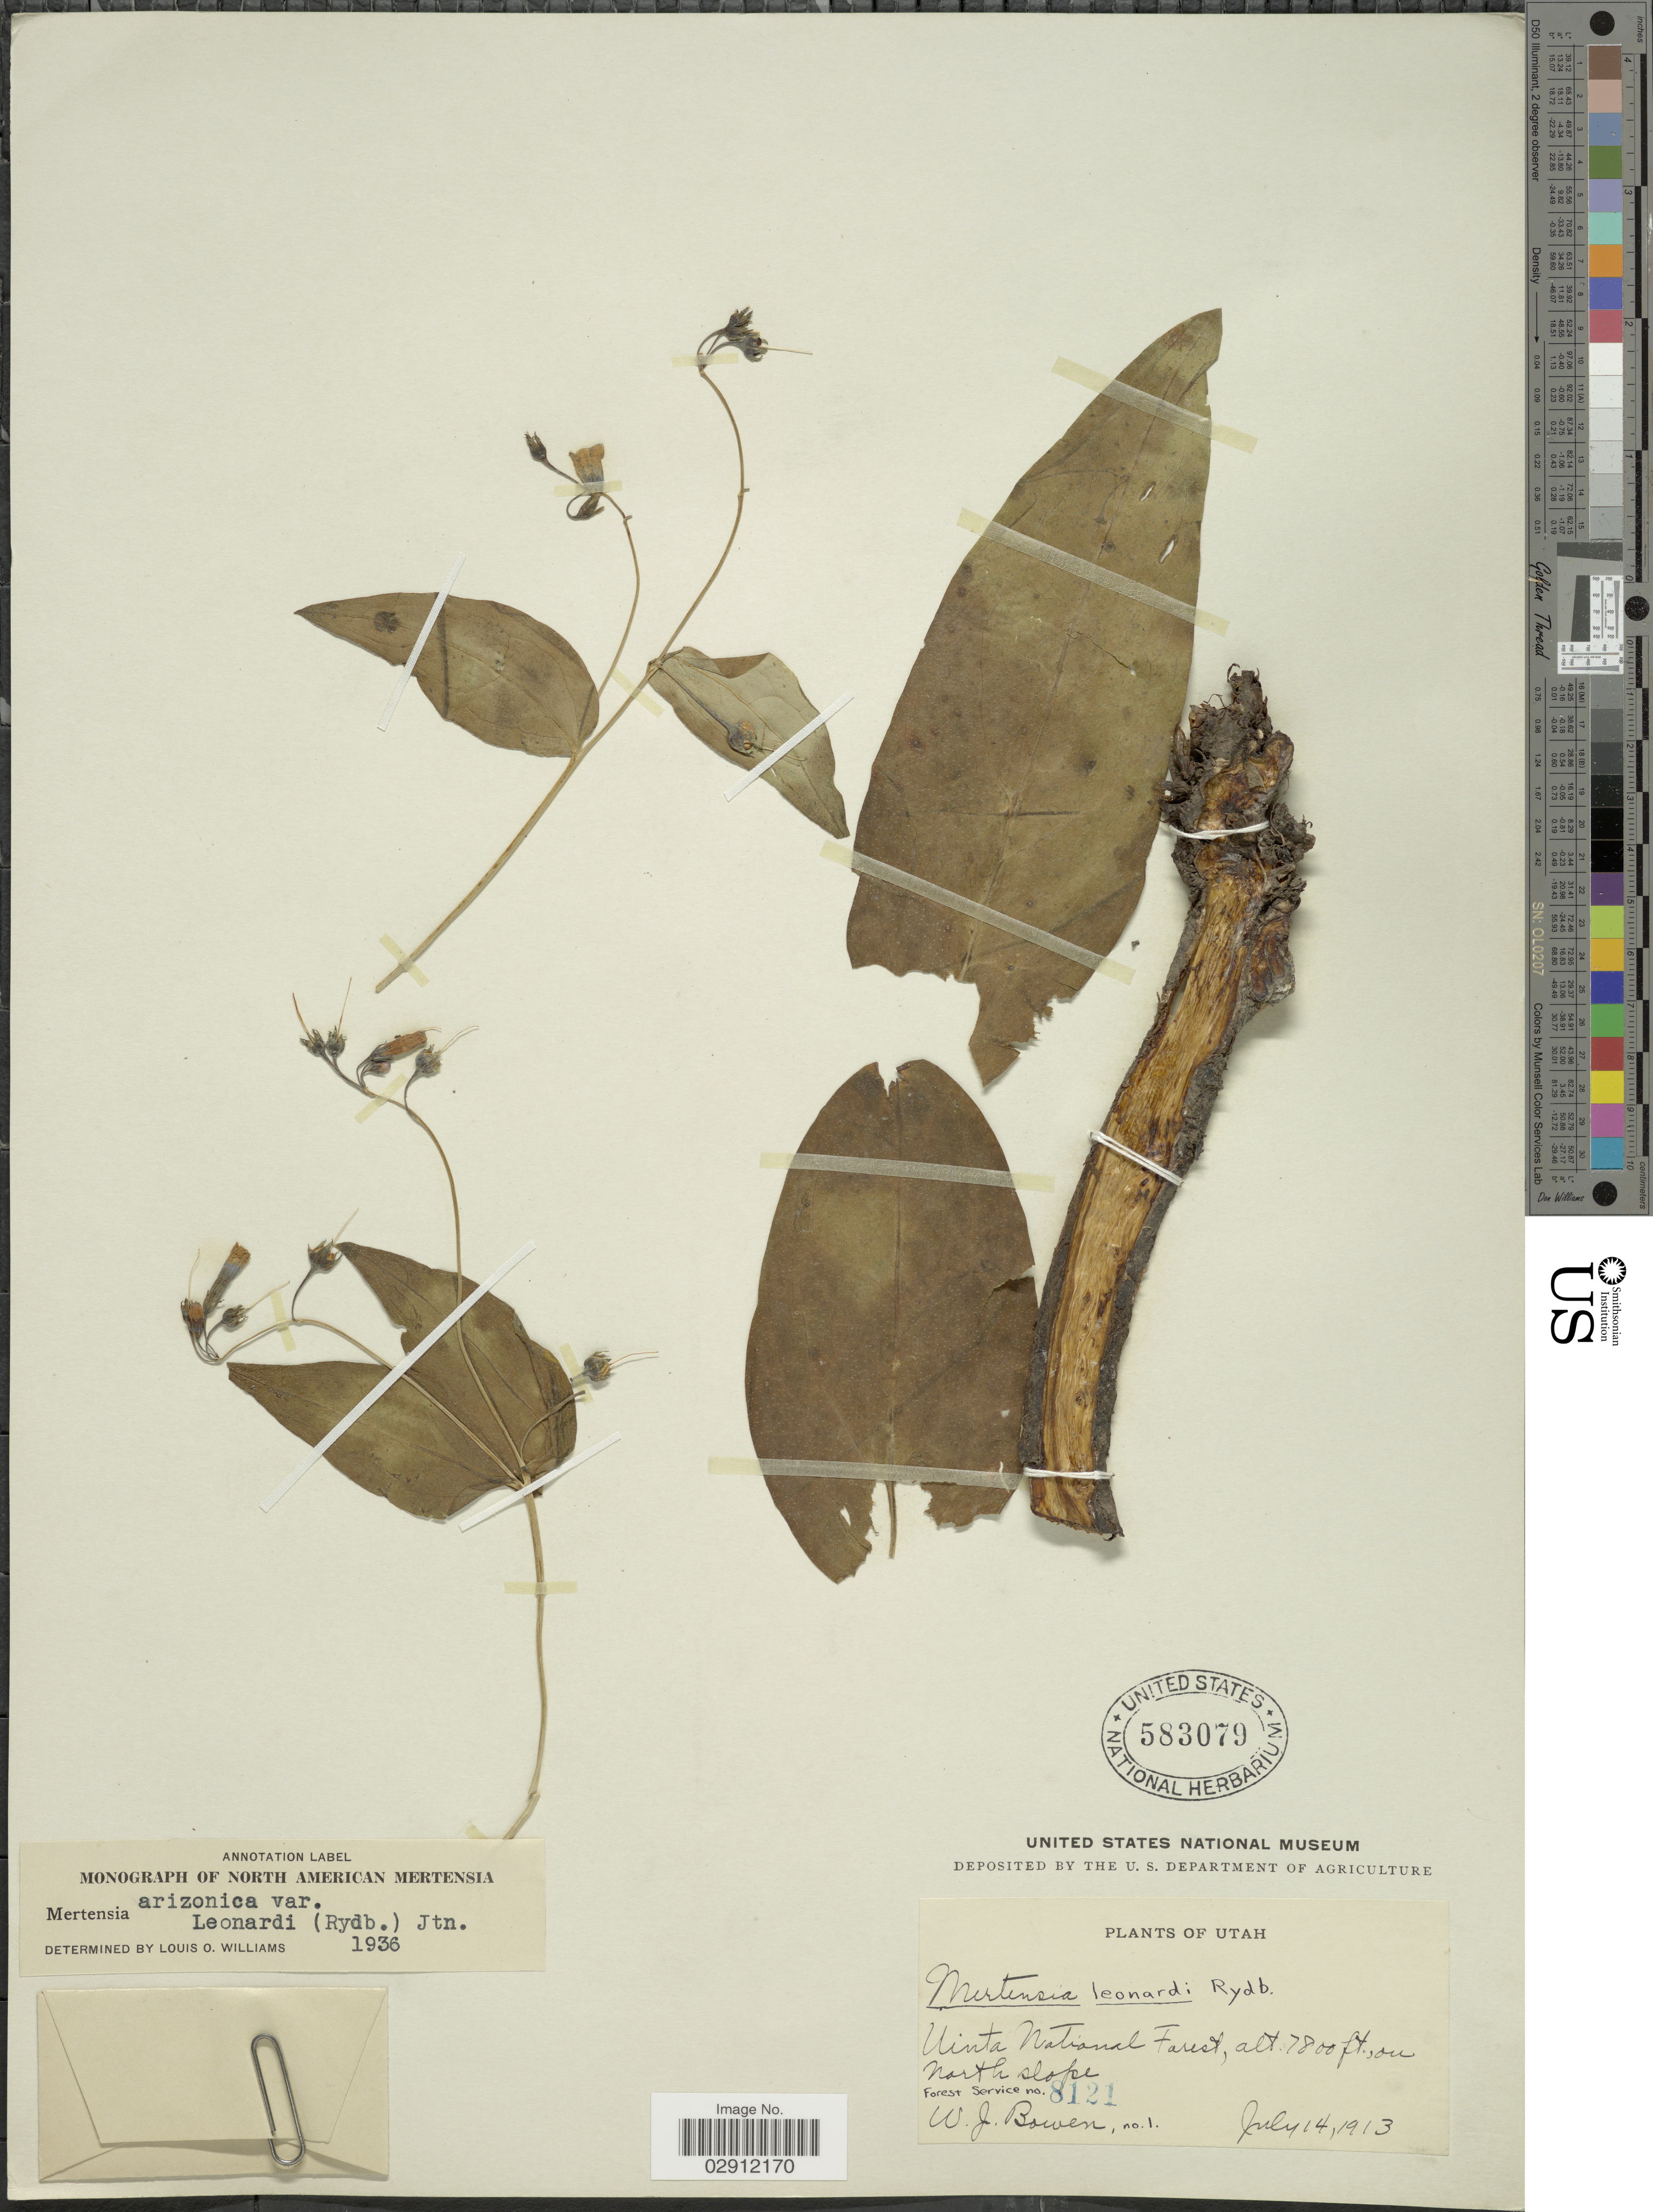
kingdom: Plantae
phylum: Tracheophyta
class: Magnoliopsida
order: Boraginales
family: Boraginaceae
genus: Mertensia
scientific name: Mertensia arizonica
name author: Greene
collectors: W. Bowen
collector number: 1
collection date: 1913-07-14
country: United States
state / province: Utah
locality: Uinta National Forest. North slope.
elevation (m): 2377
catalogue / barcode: US 583079